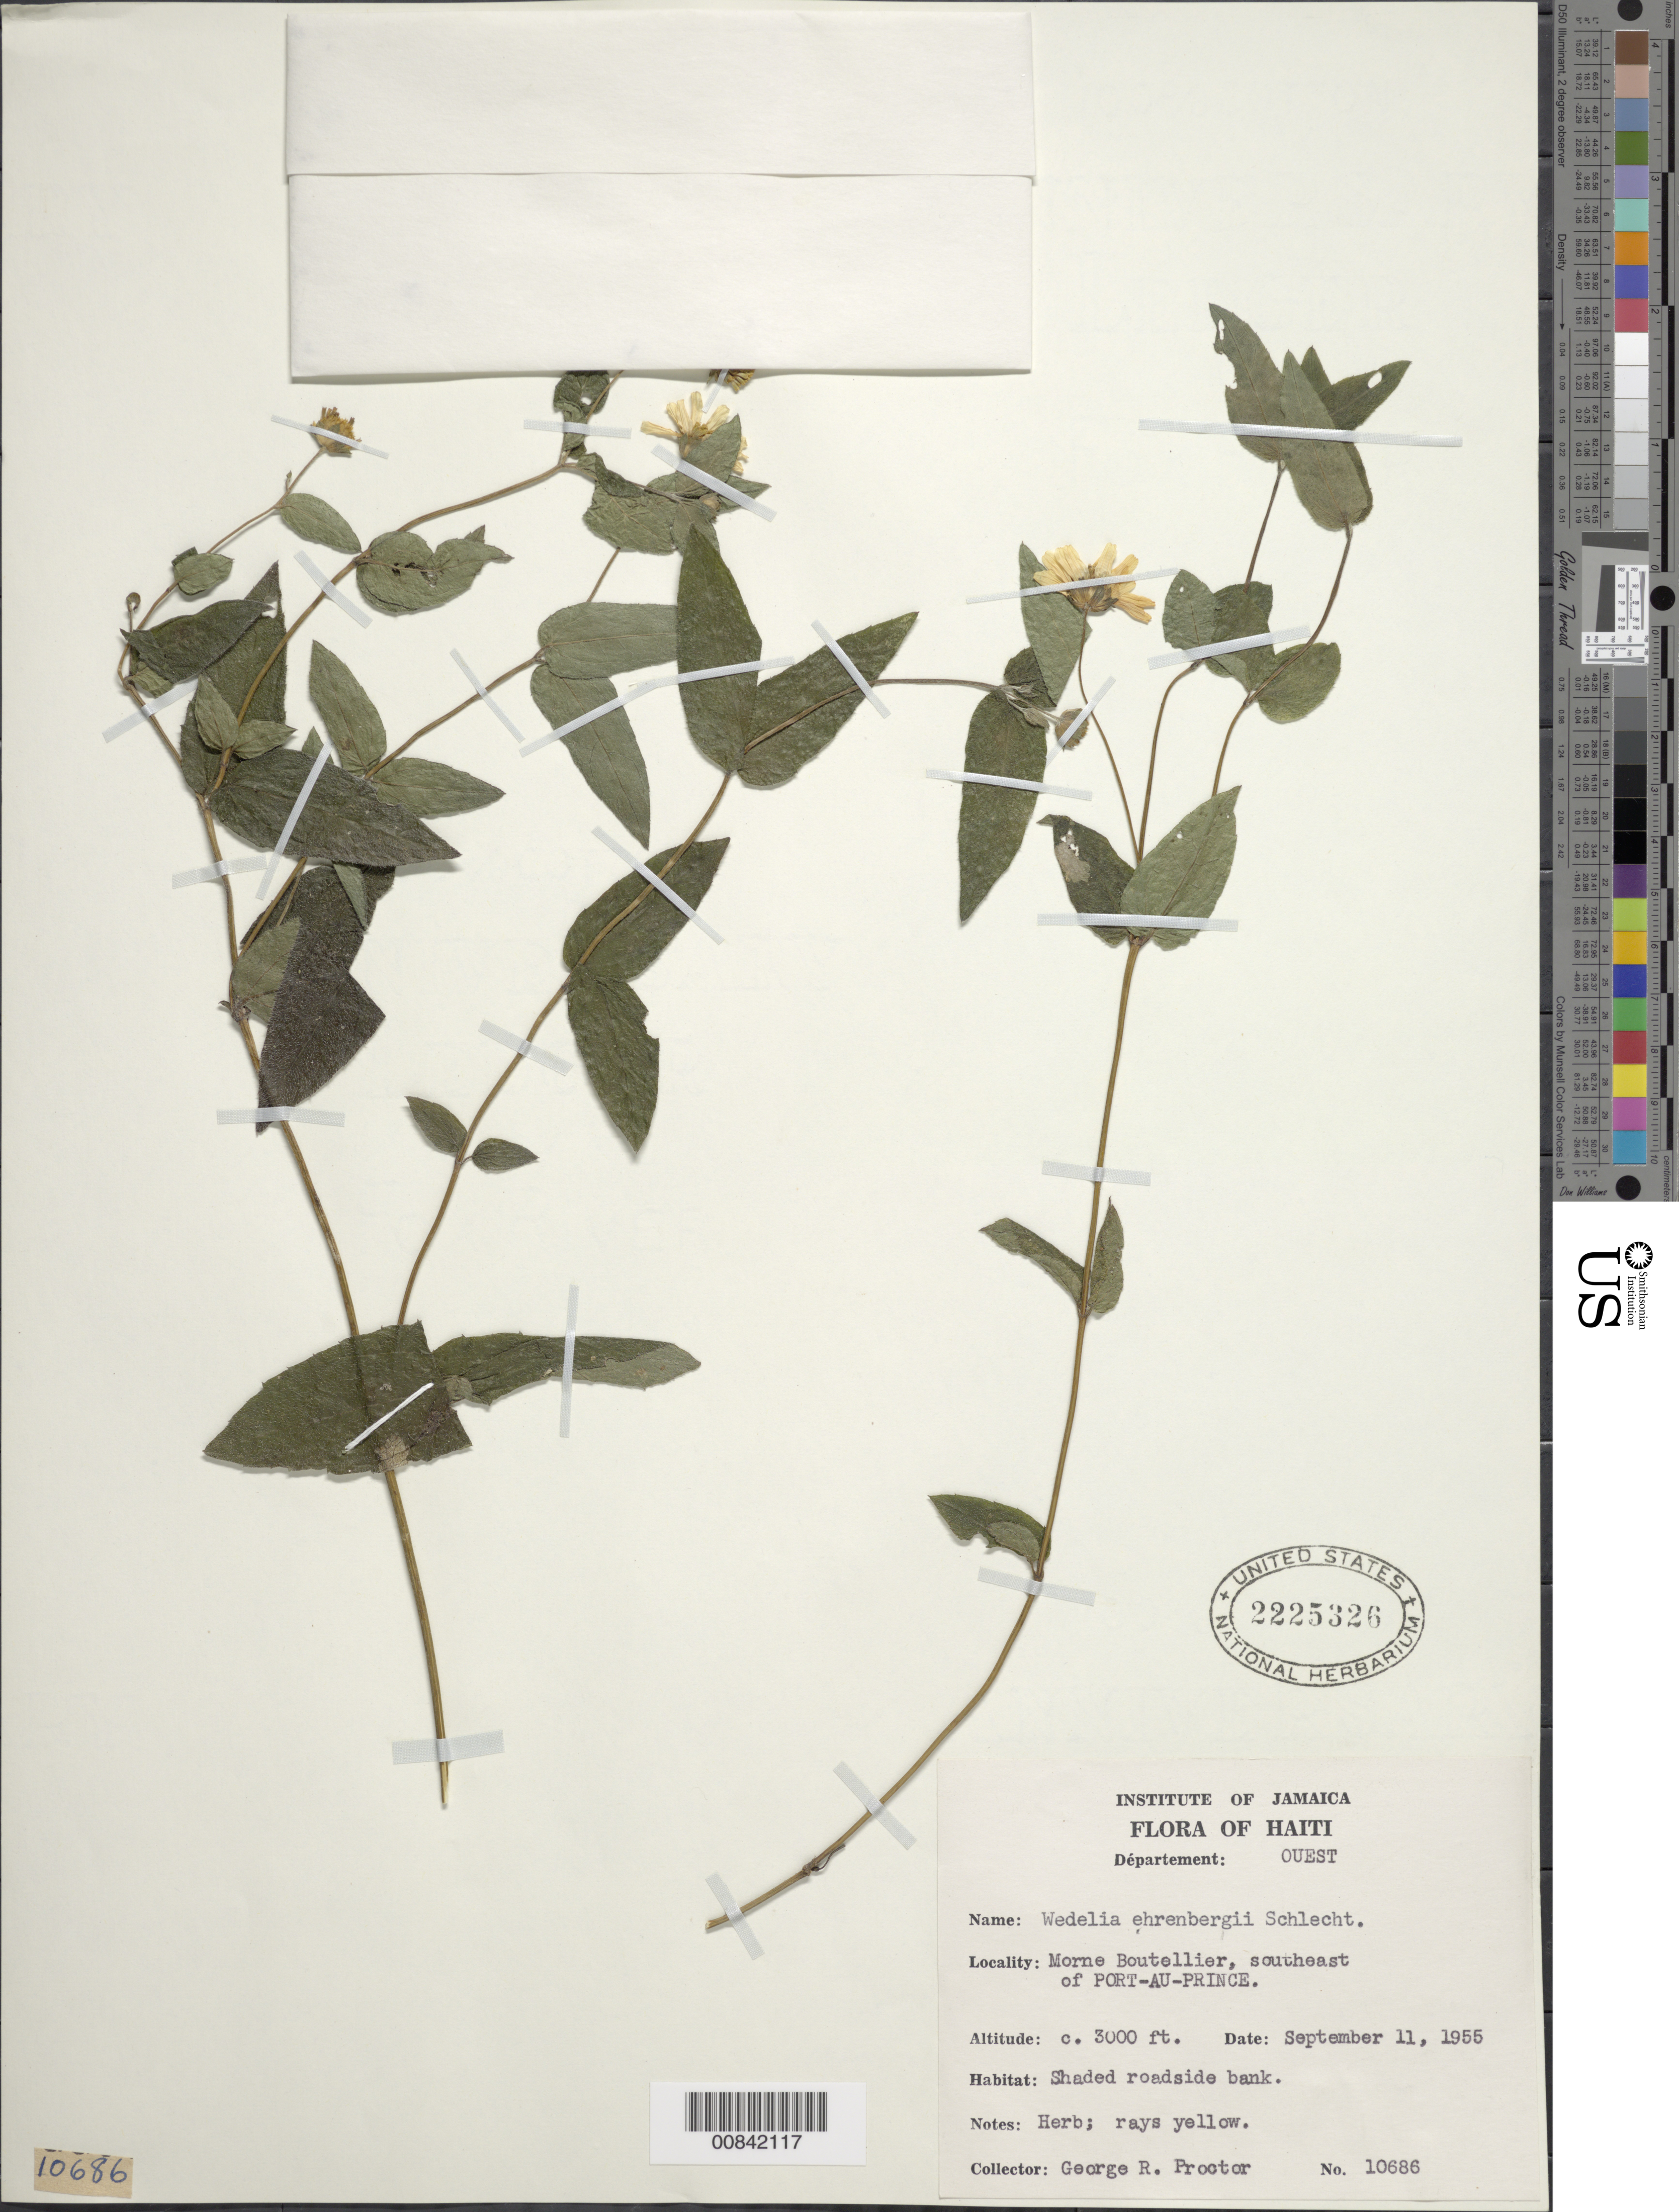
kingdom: Plantae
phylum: Tracheophyta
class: Magnoliopsida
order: Asterales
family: Asteraceae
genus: Wedelia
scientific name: Wedelia ehrenbergii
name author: Less.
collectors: G. R. Proctor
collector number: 10686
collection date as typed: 11 Sep 1955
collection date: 1955-09-11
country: Haiti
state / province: Ouest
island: Hispaniola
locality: Morne Boutellier, SE of Port-au-Prince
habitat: Shaded roadside bank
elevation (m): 914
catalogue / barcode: US 2225326